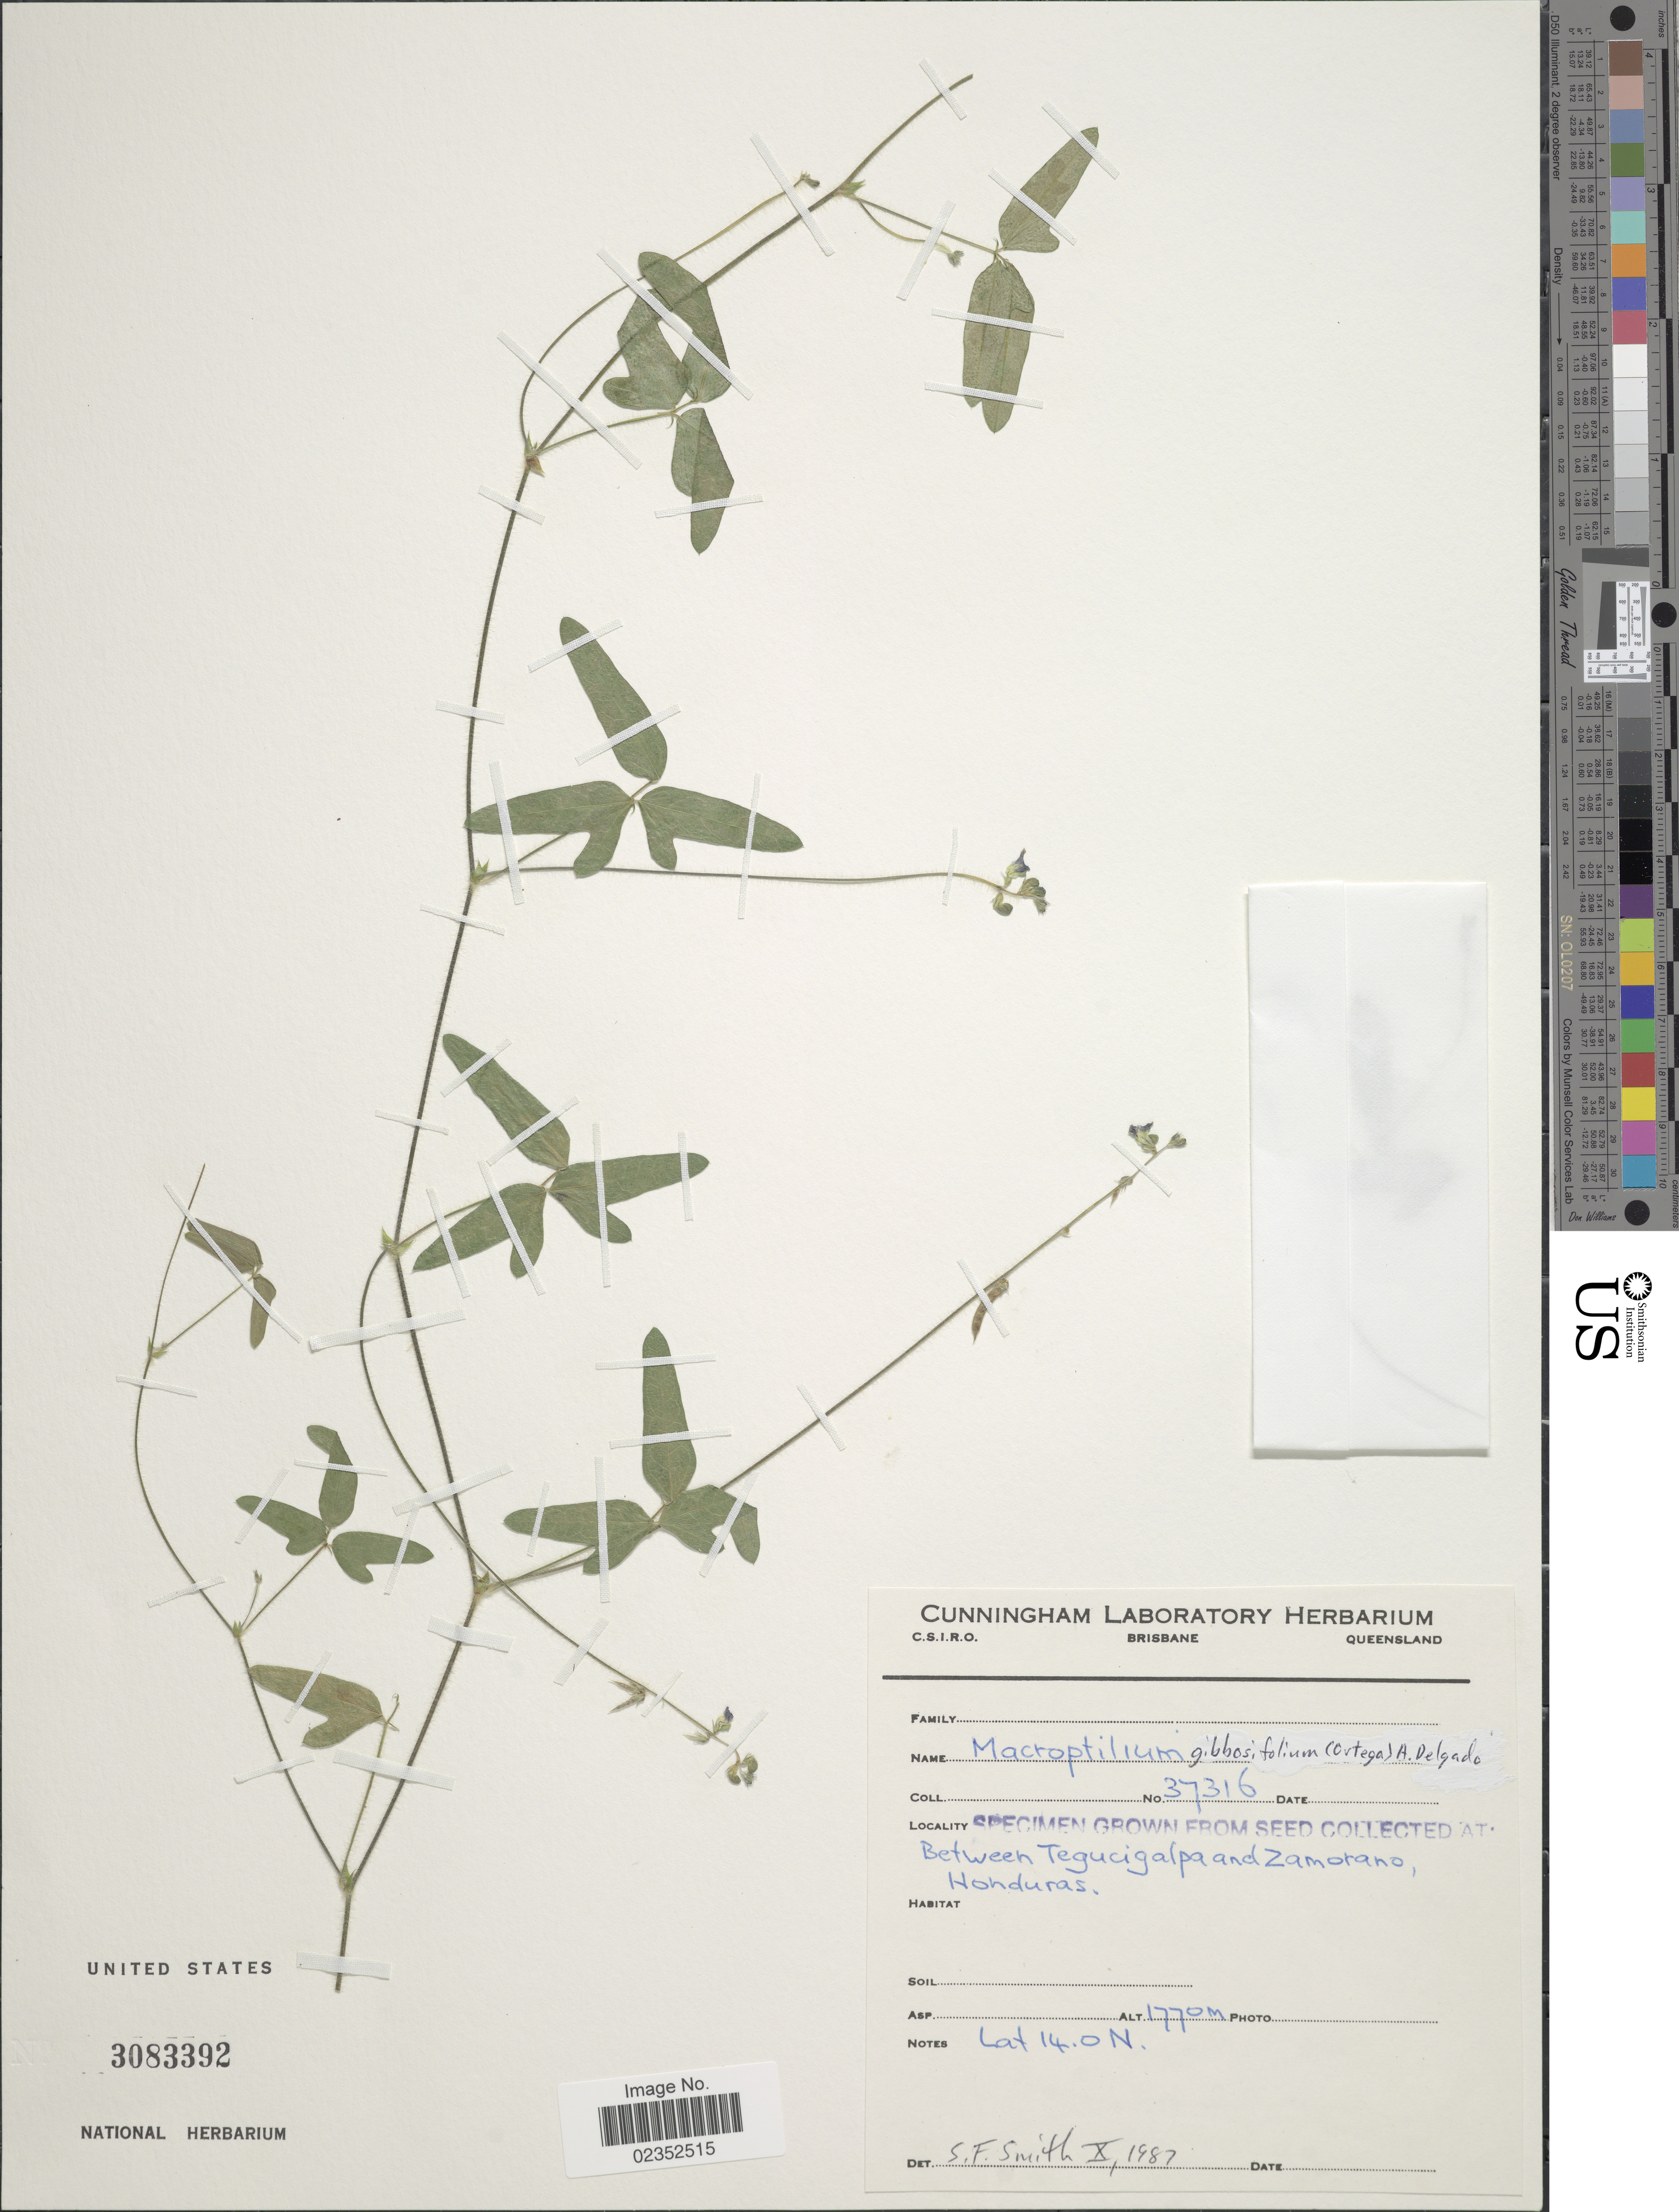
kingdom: Plantae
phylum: Tracheophyta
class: Magnoliopsida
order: Fabales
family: Fabaceae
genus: Macroptilium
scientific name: Macroptilium gibbosifolium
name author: (Ortega) A. Delgado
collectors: Ex Herb. Cunningham Laboratory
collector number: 37316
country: Honduras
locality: Between tegucigalpa and Zamorano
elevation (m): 1770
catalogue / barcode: US 3083392